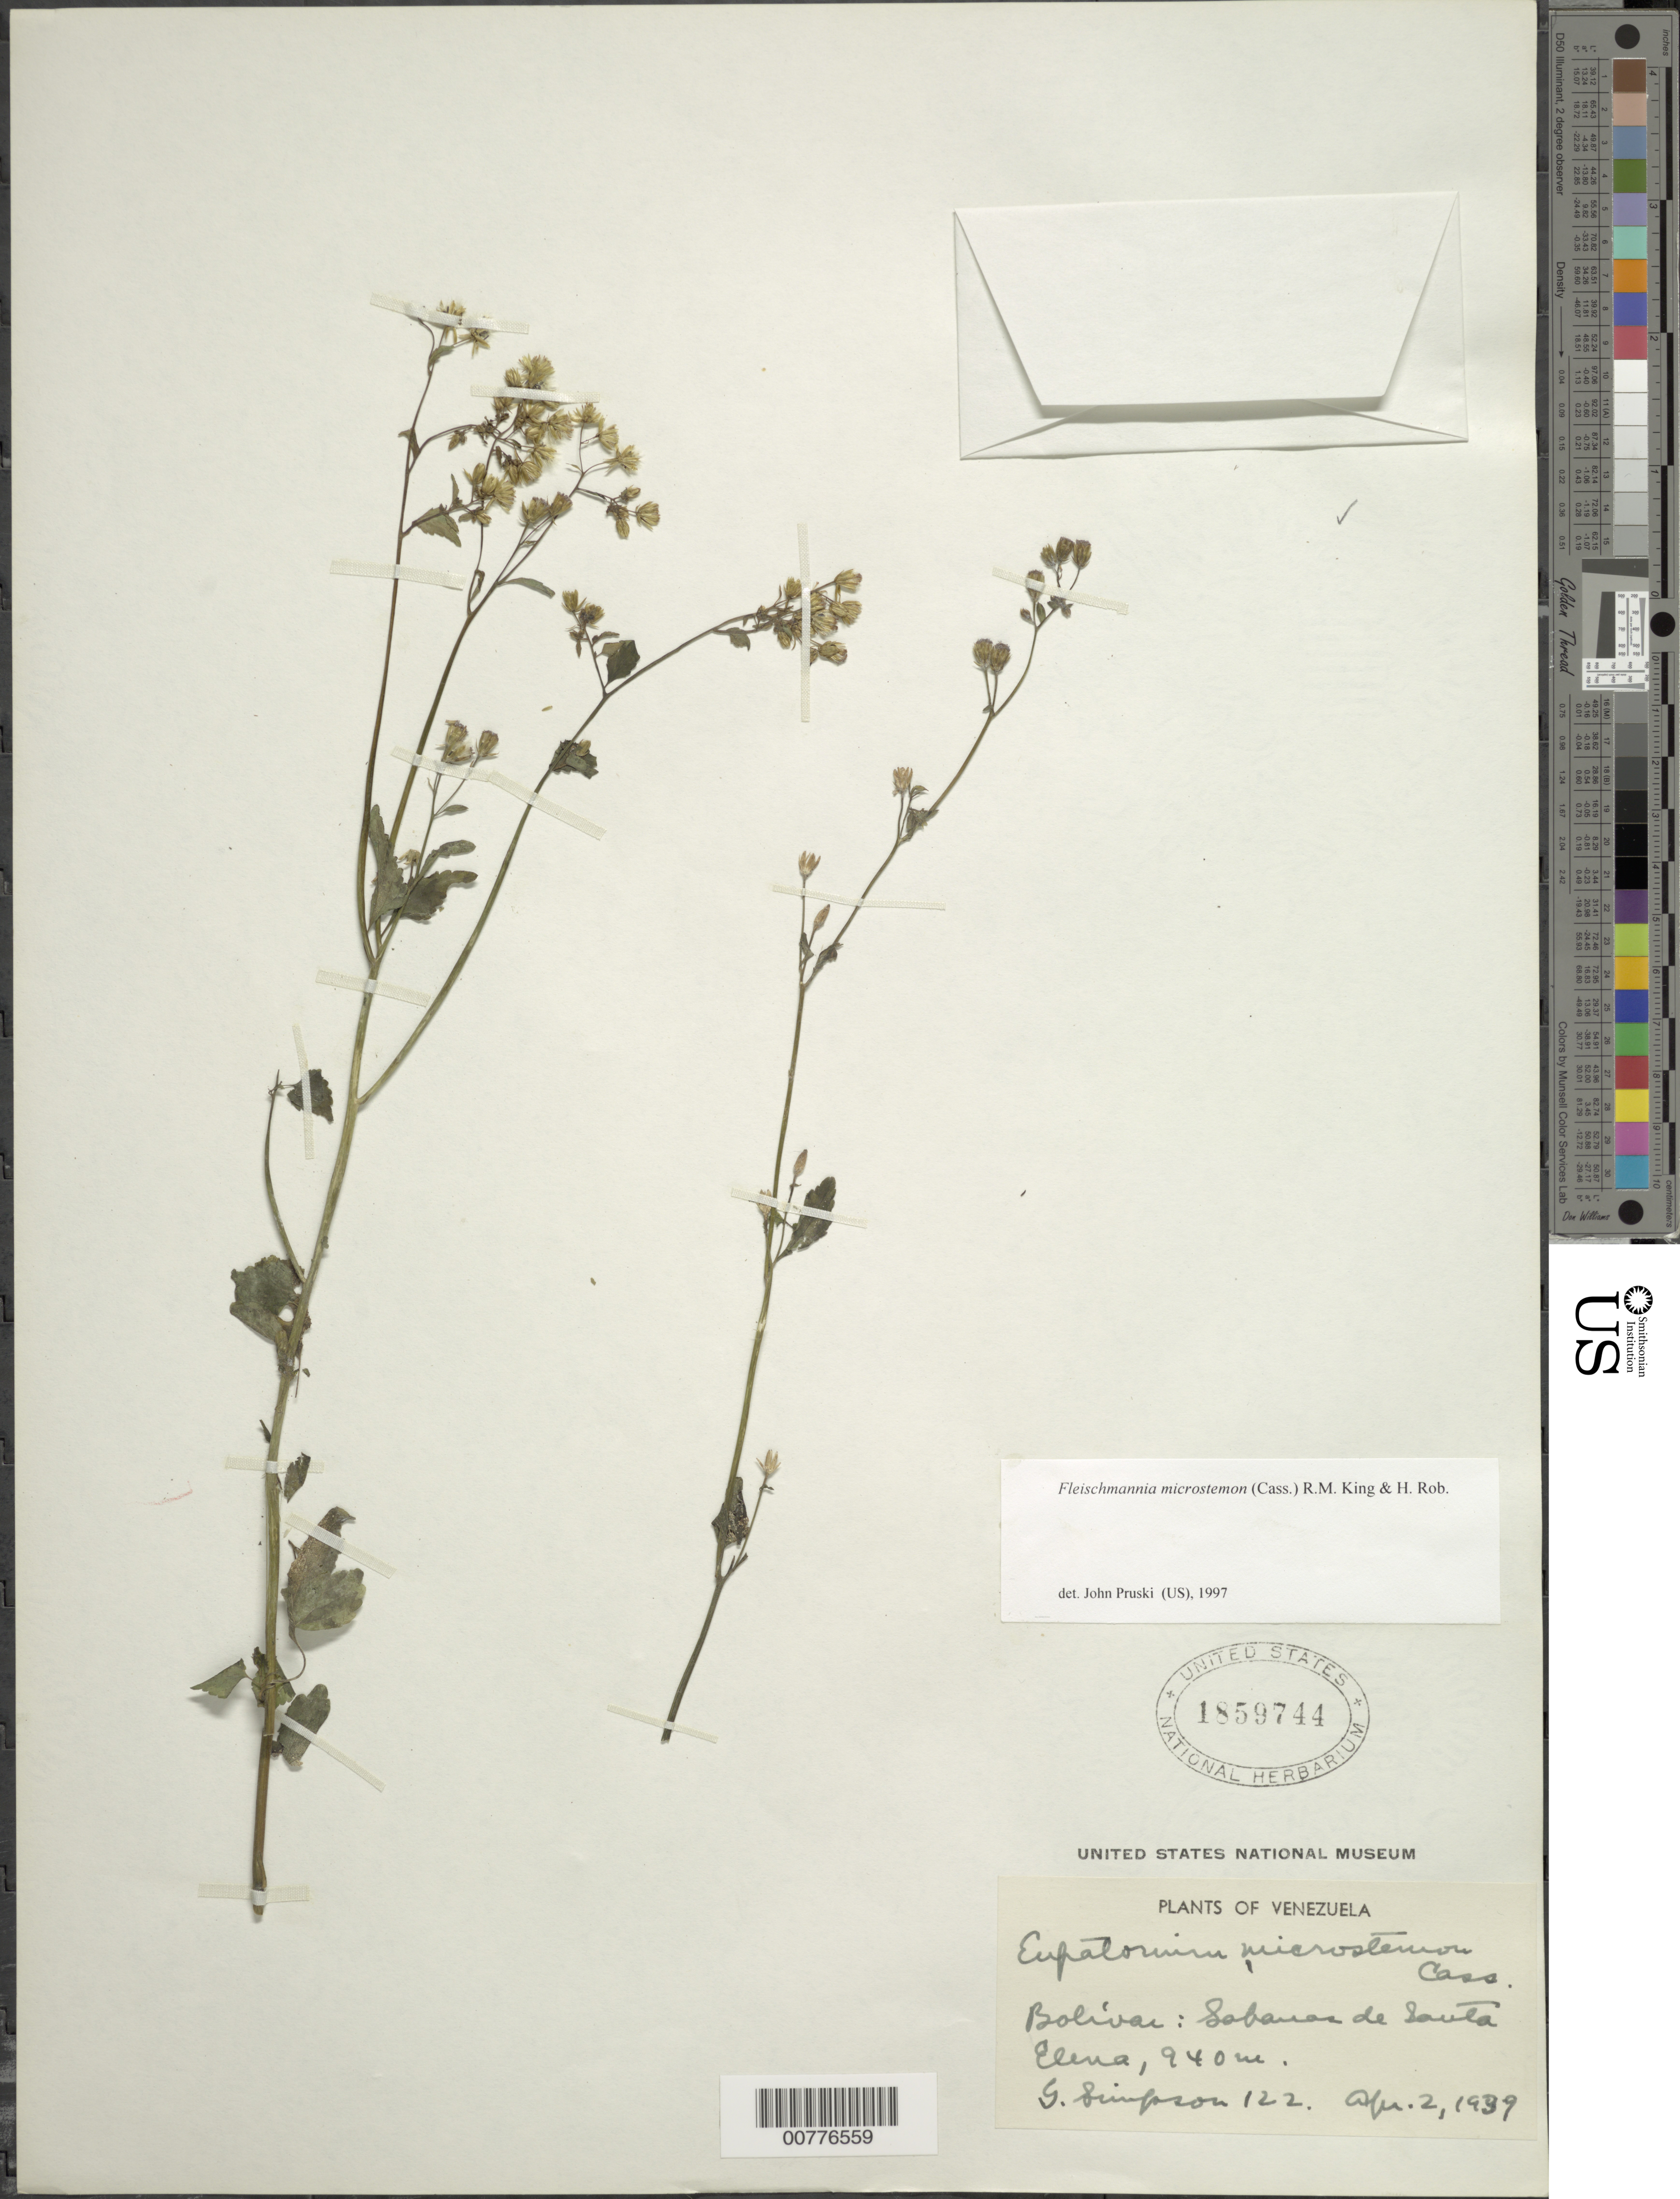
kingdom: Plantae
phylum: Tracheophyta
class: Magnoliopsida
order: Asterales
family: Asteraceae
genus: Fleischmannia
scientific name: Fleischmannia microstemon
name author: (Cass.) R.M. King & H. Rob.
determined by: Pruski, J. F.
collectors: G. Simpson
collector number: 122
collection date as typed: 2-Apr-39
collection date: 1939-04-02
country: Venezuela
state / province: Bolívar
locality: Sabanas de Santa Elena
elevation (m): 940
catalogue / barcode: US 1859744